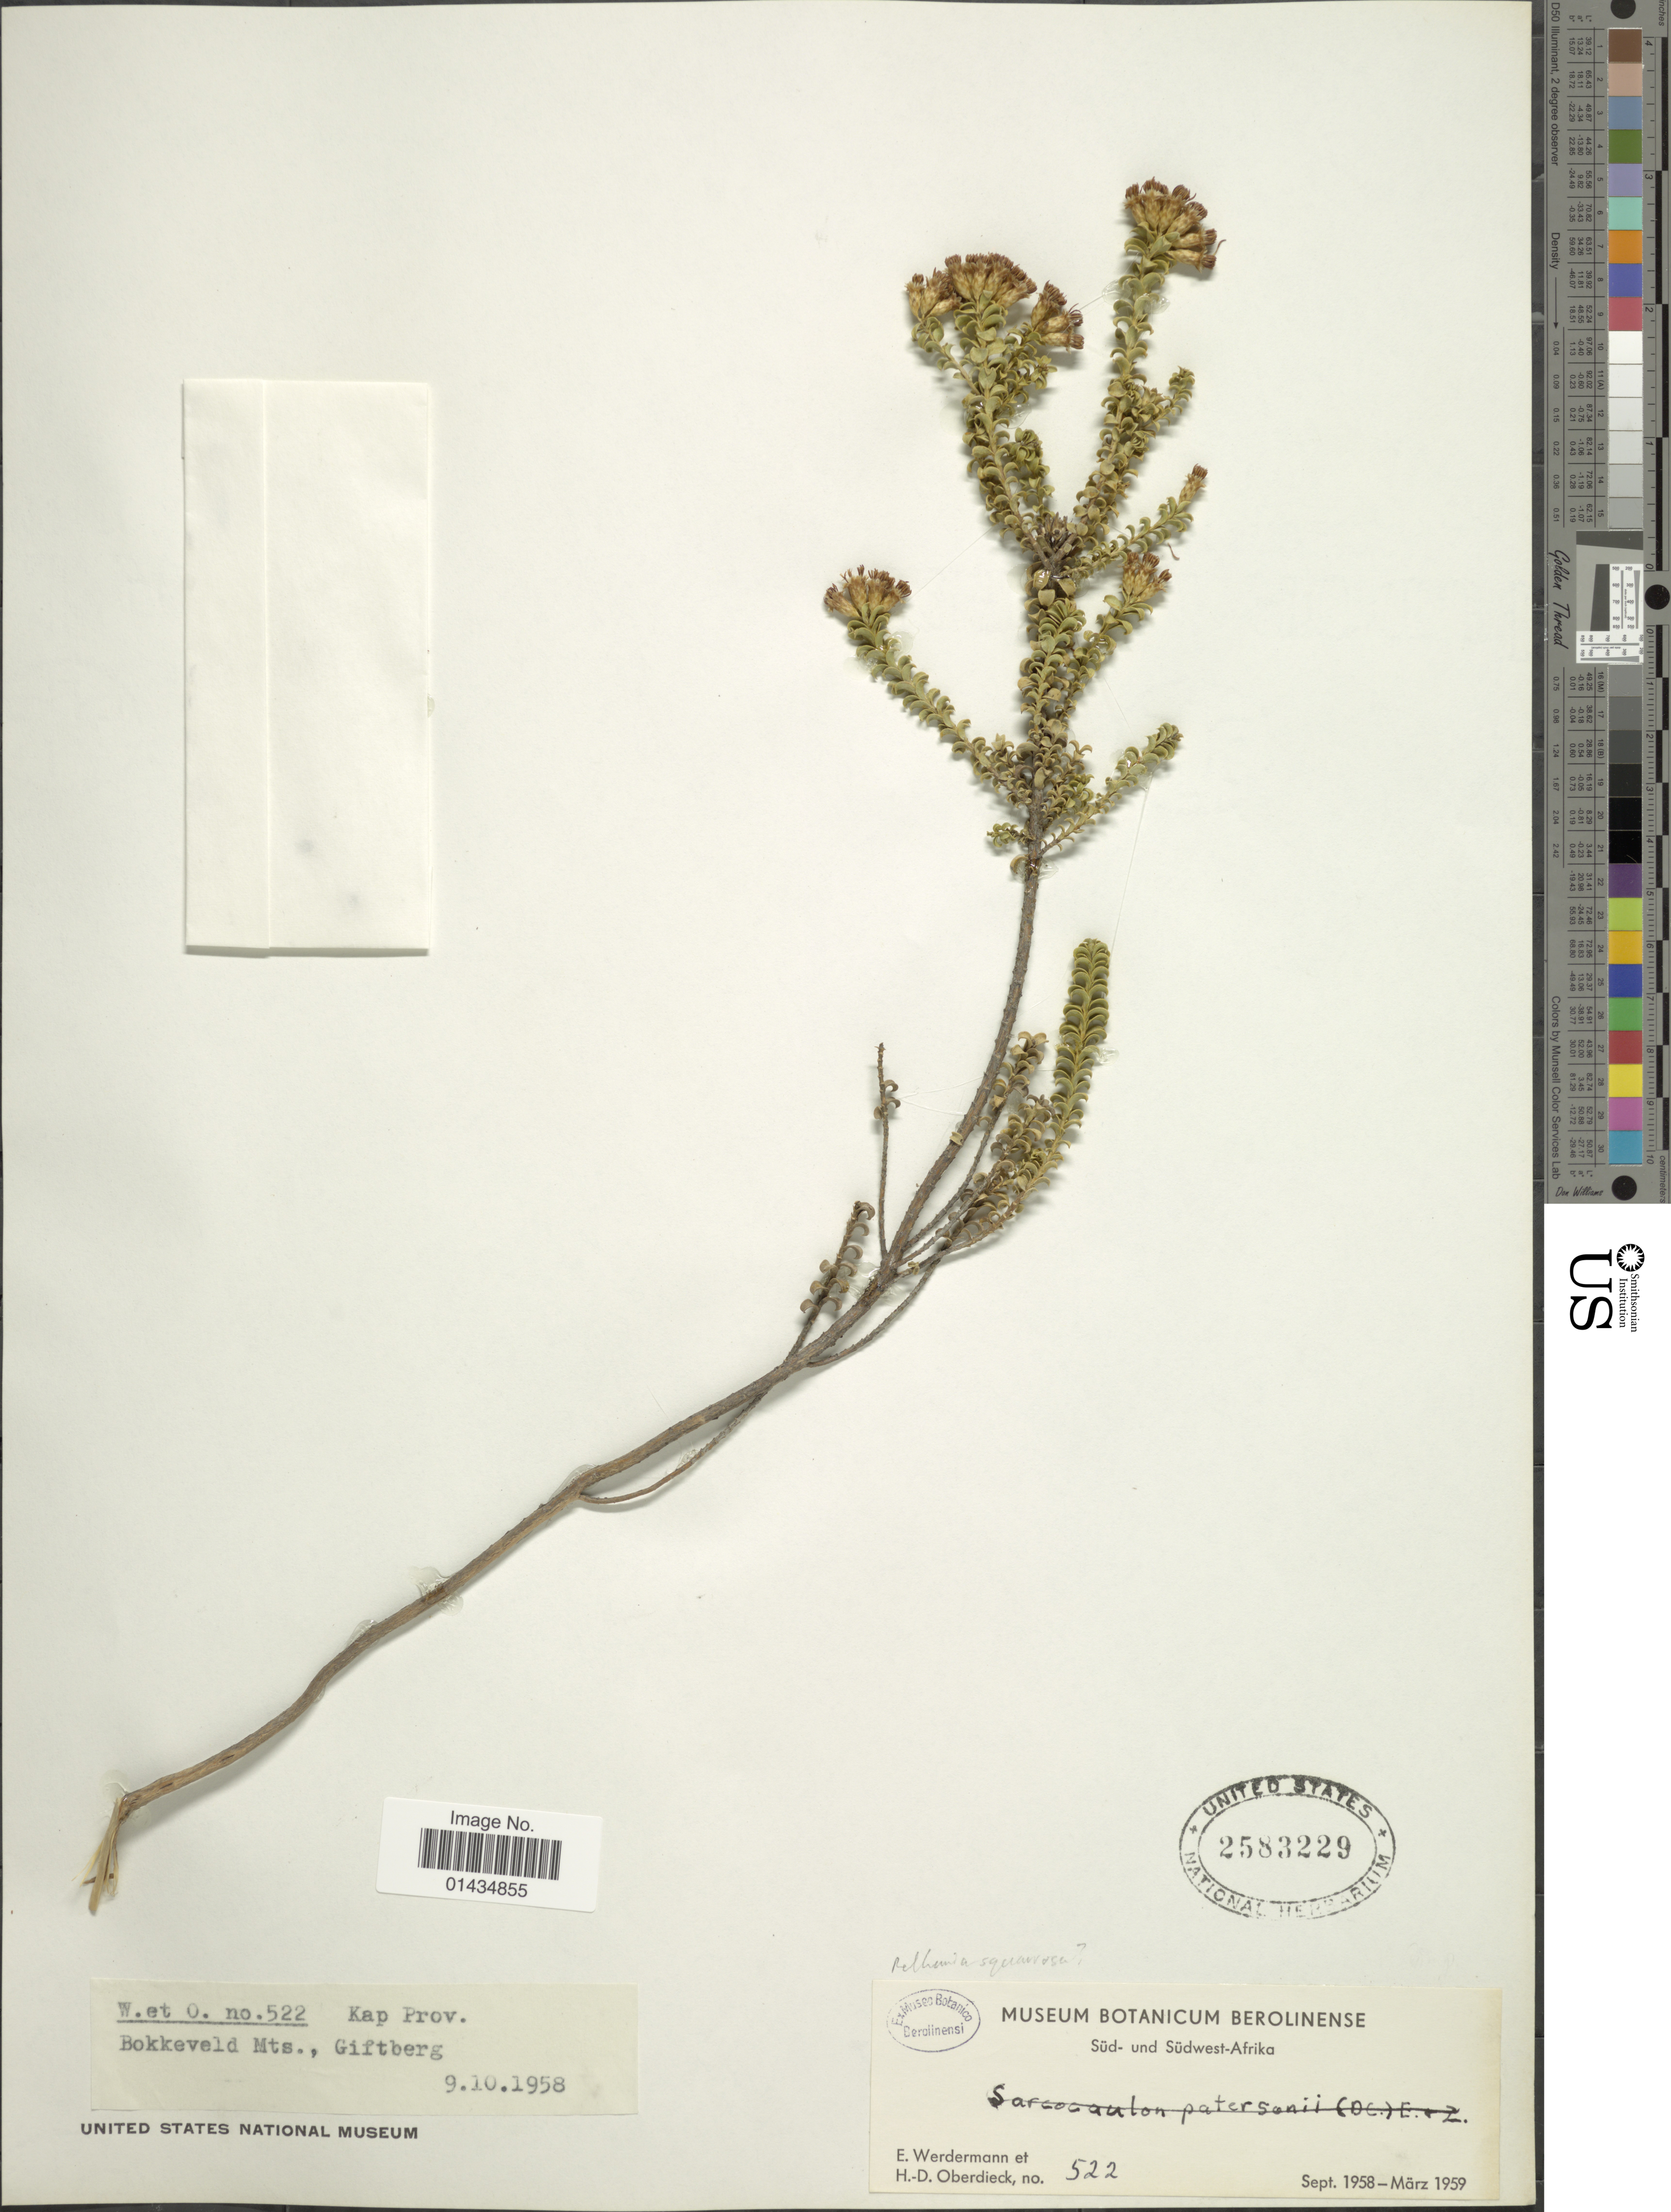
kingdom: Plantae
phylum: Tracheophyta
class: Magnoliopsida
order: Asterales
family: Asteraceae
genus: Relhania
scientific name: Relhania squarrosa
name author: L'Hér.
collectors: E. Wedermann & H. Oberdieck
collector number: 522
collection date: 1958-10-09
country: South Africa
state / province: Western Cape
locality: Süd- und Südwest-Afrika, Bokkeveld Mts., Giftberg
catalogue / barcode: US 2583229